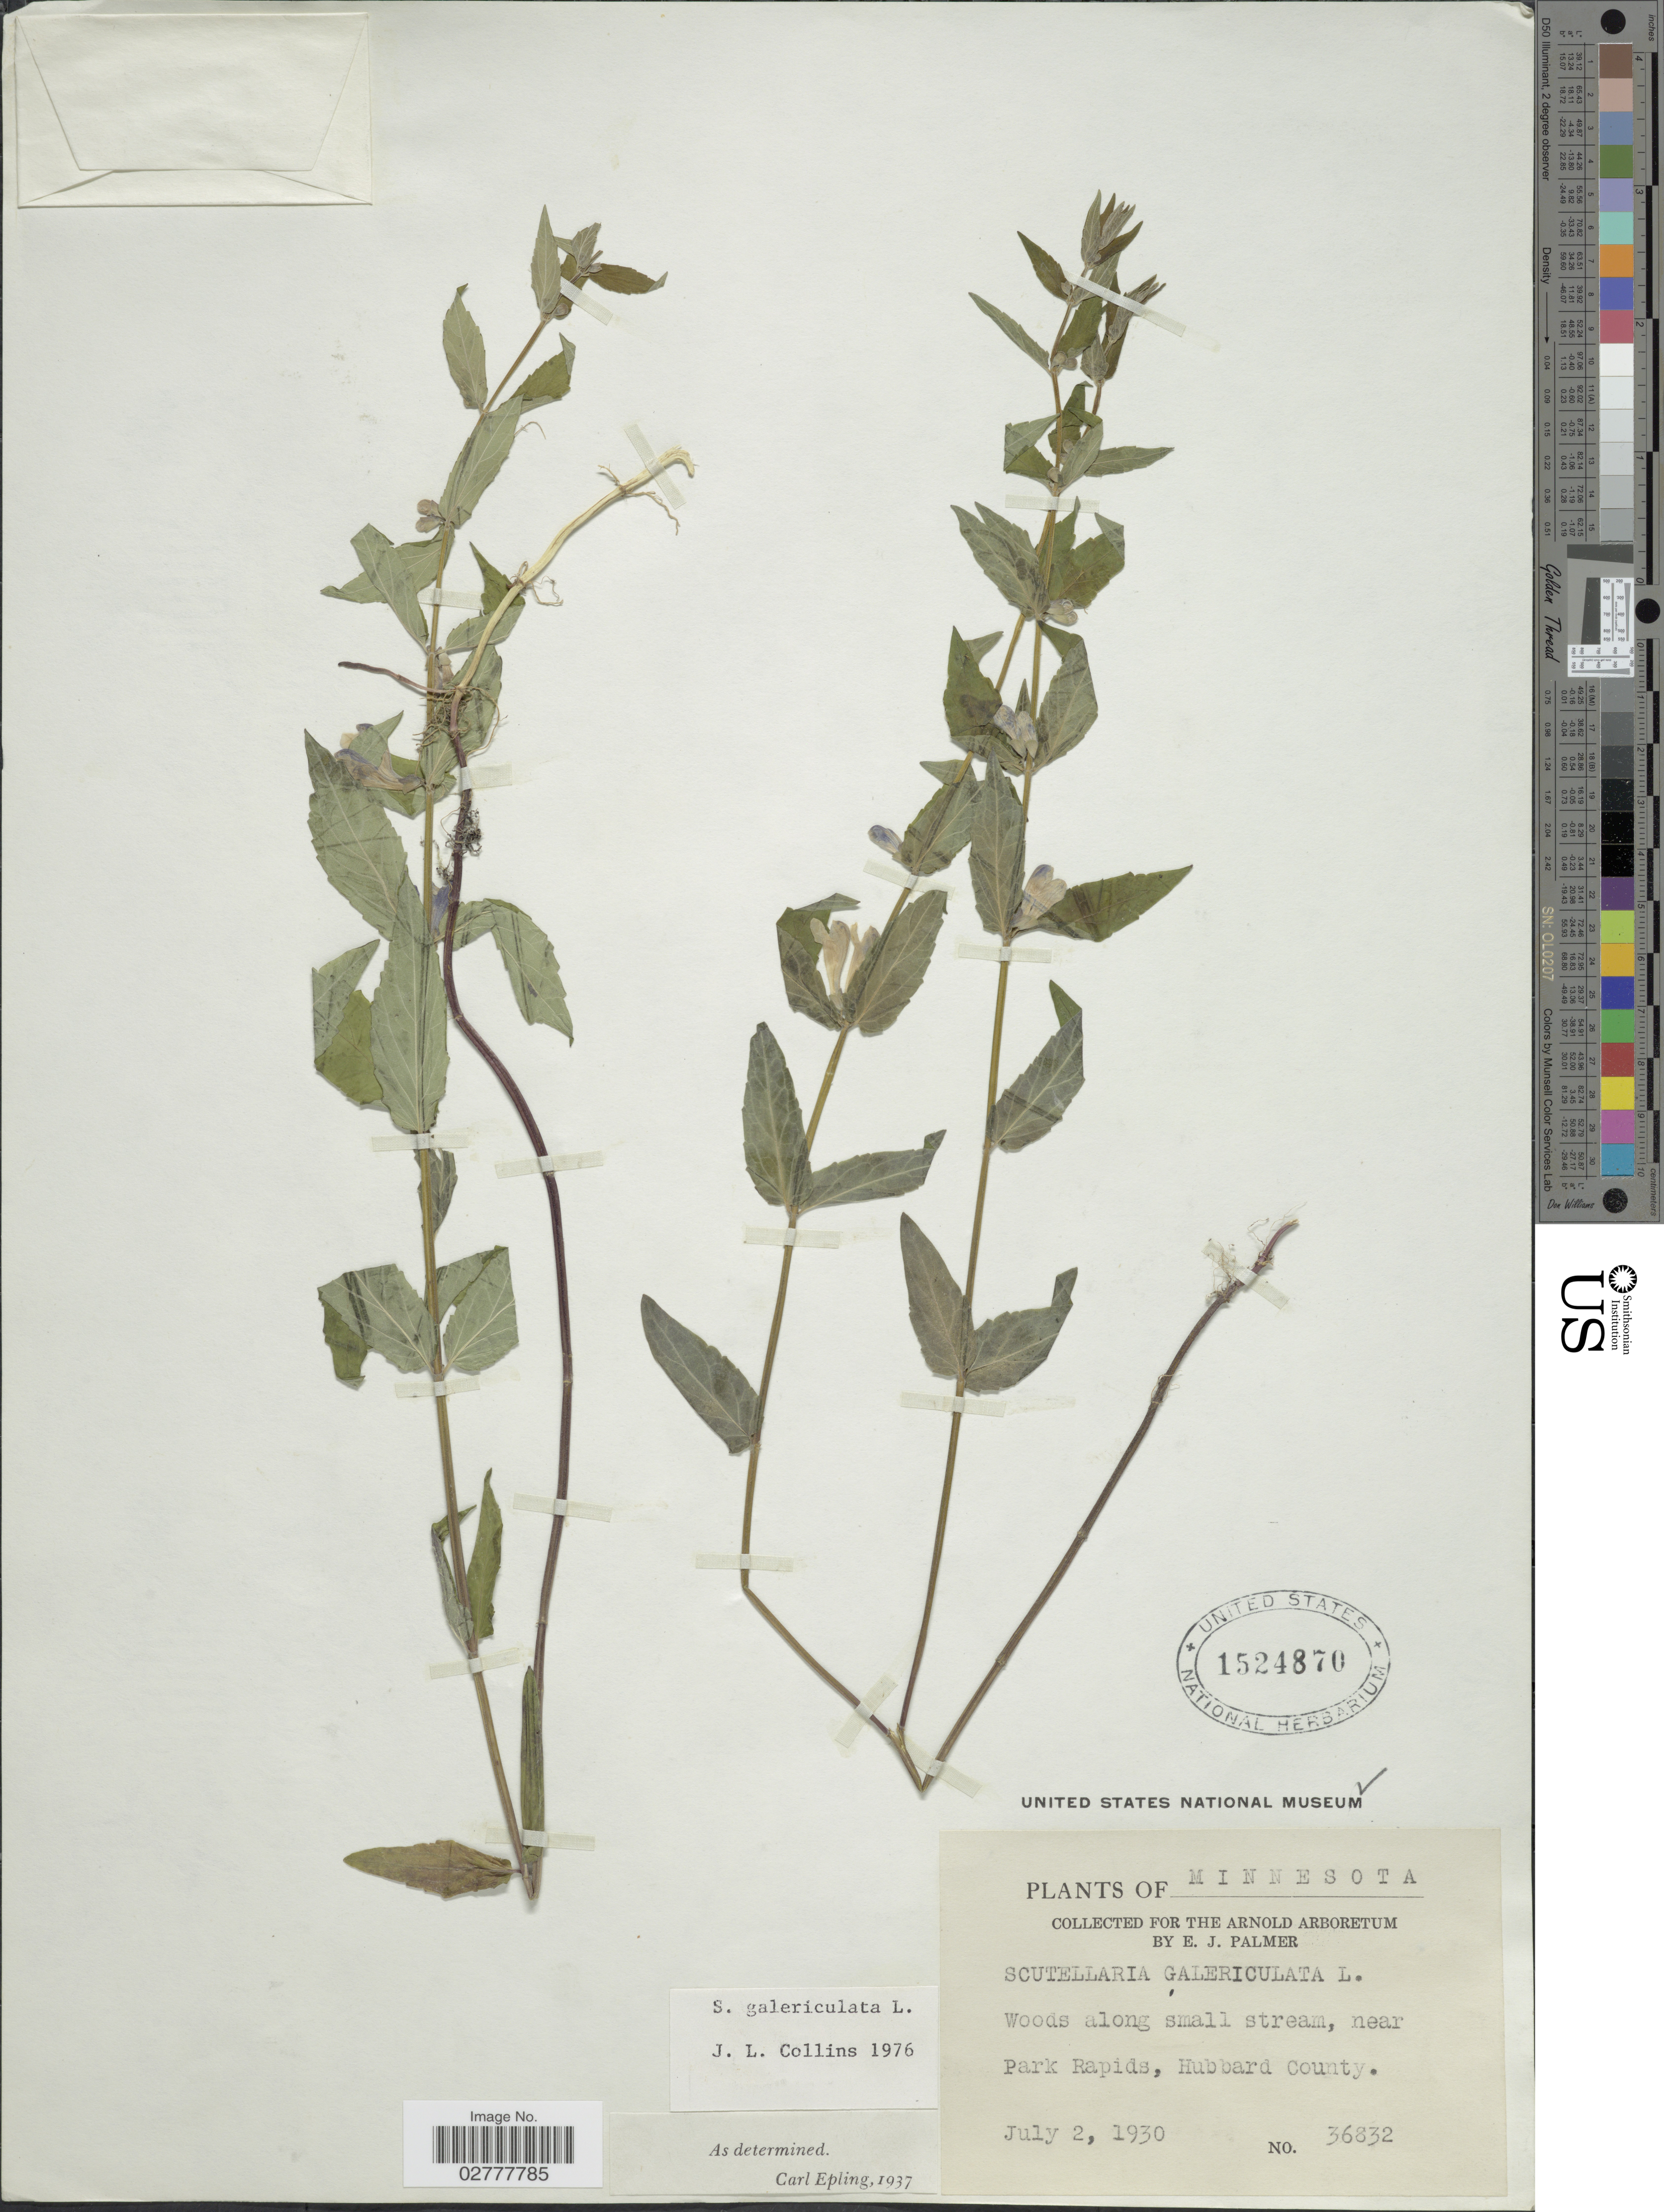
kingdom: Plantae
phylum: Tracheophyta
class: Magnoliopsida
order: Lamiales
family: Lamiaceae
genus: Scutellaria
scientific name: Scutellaria galericulata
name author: L.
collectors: E. J. Palmer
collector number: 36832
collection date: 1930-07-02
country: United States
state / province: Minnesota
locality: Woods along small stream, near Park Rapids, Hubbard County.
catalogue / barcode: US 1524870